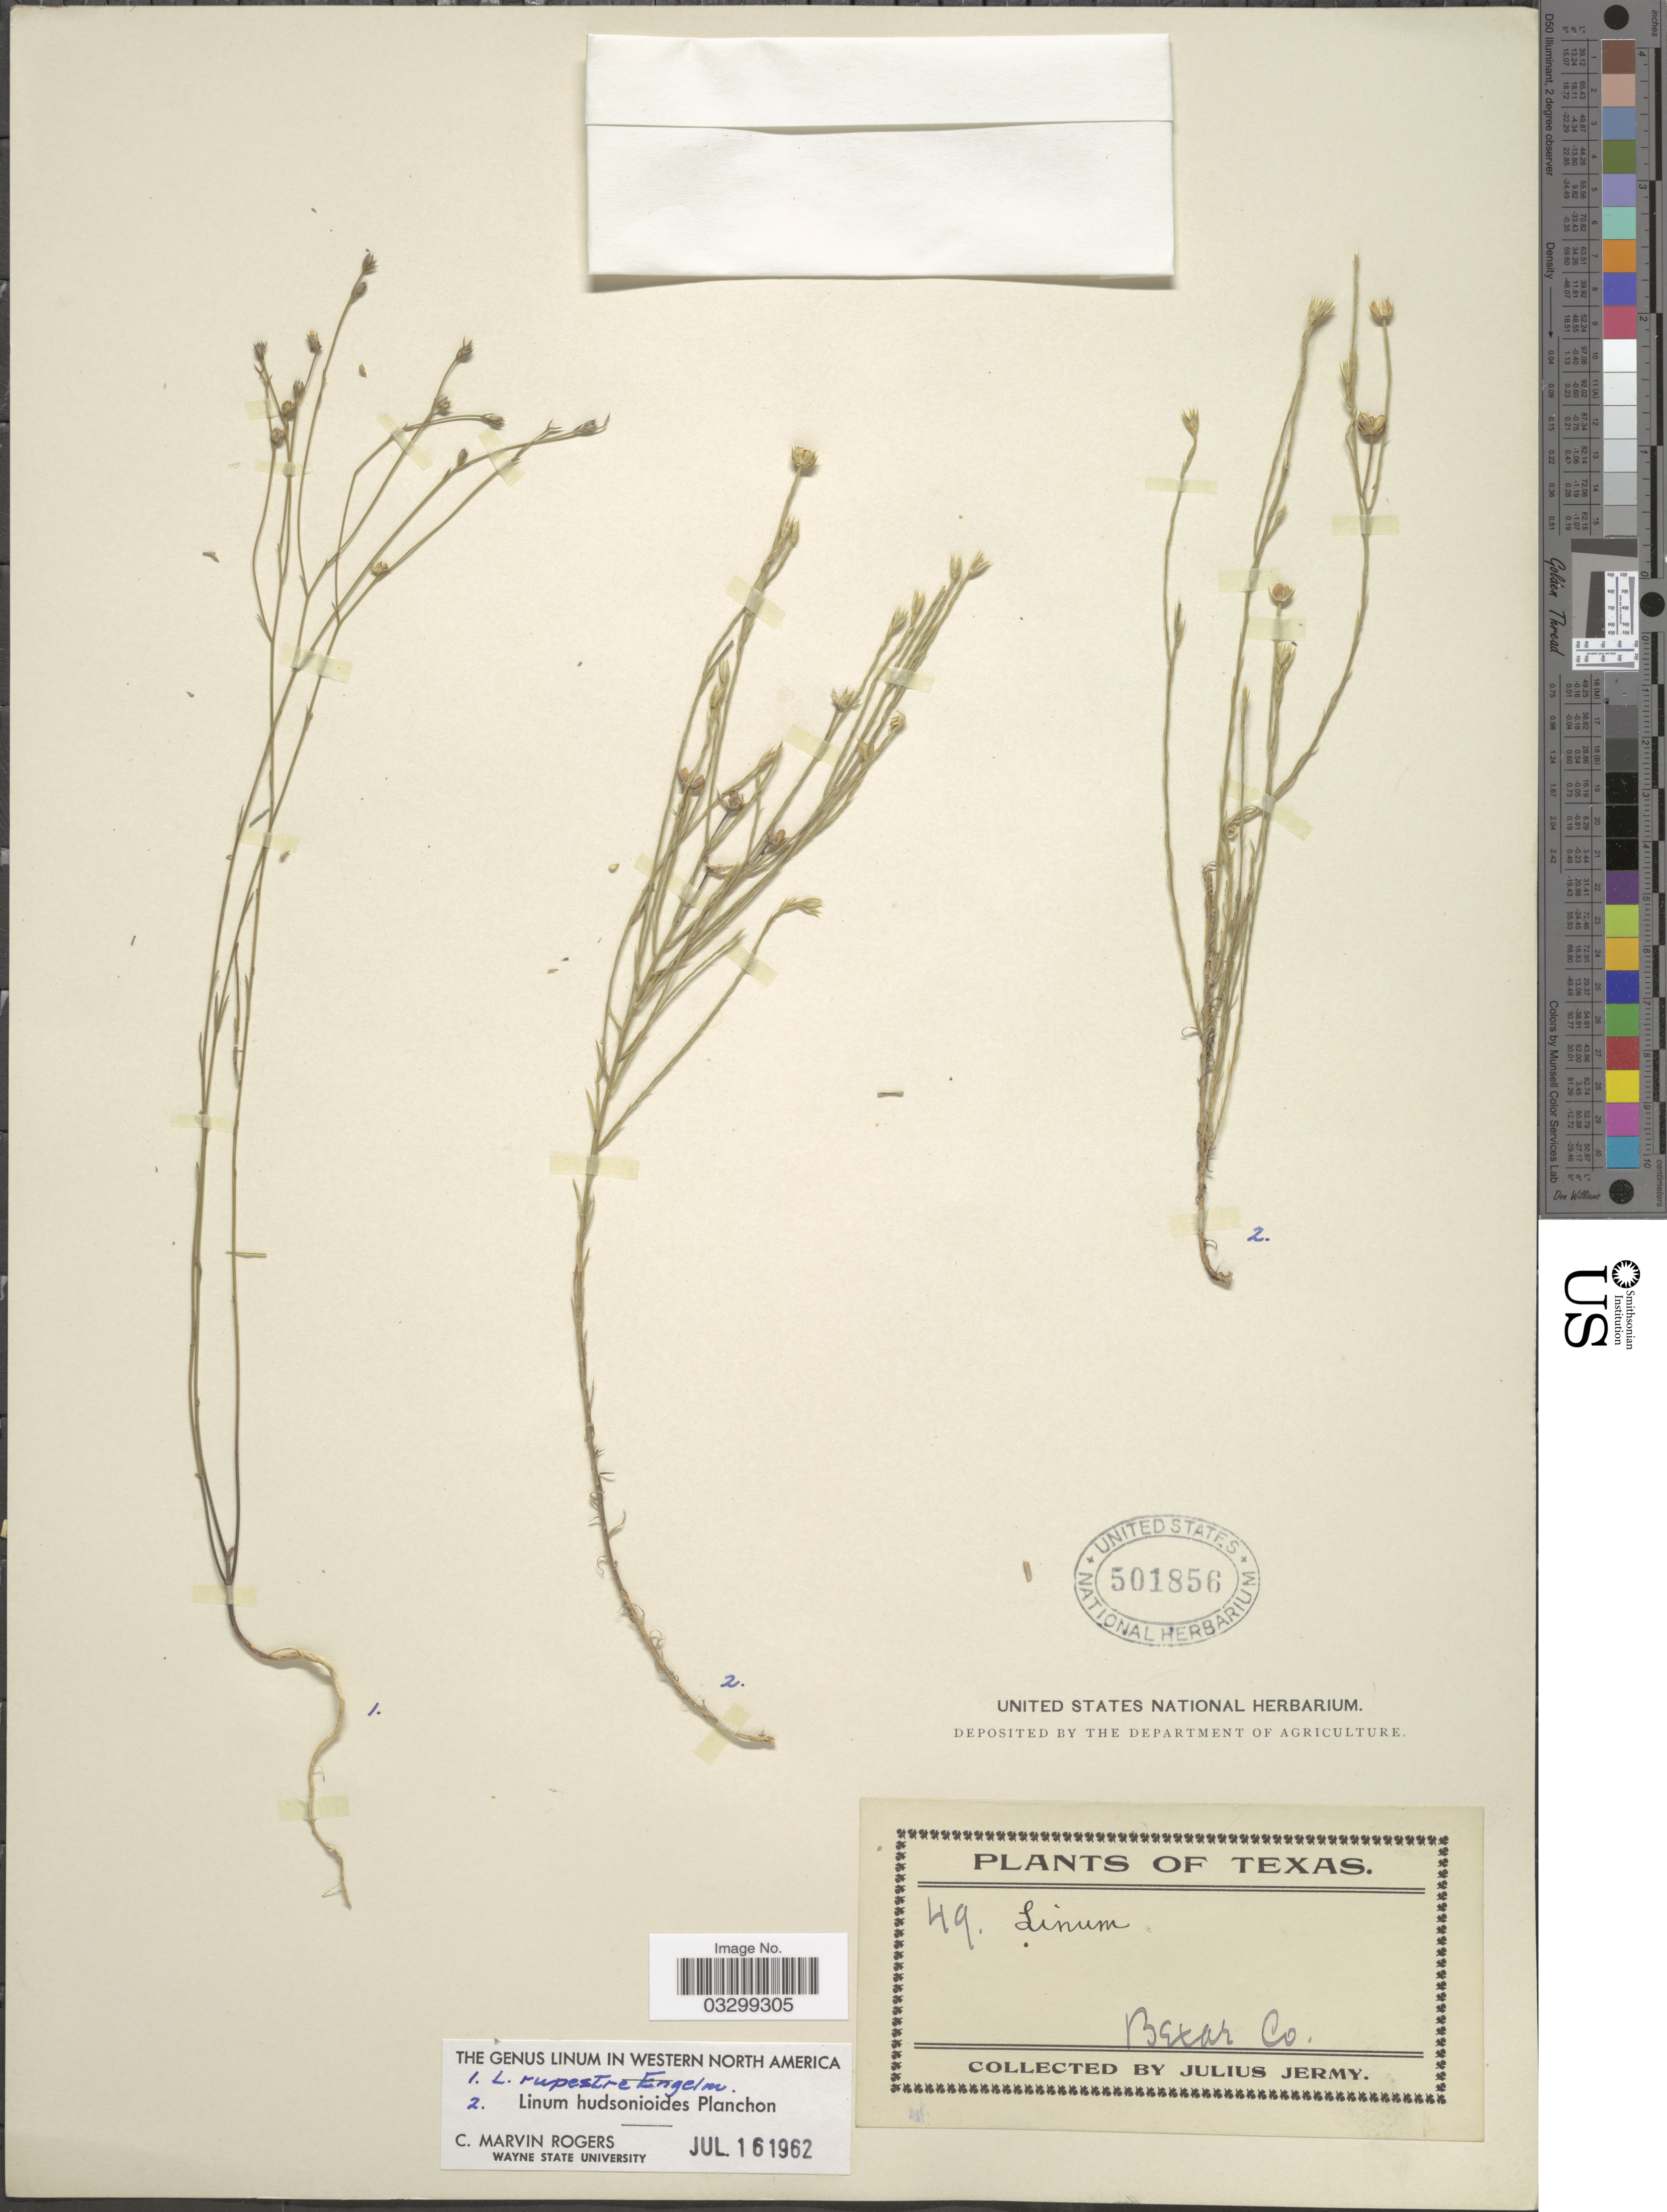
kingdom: Plantae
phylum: Tracheophyta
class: Magnoliopsida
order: Malpighiales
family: Linaceae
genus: Linum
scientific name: Linum rupestre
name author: Engelm.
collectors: J. Jermy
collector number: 49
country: United States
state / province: Texas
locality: Bexar Co.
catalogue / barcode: US 501856